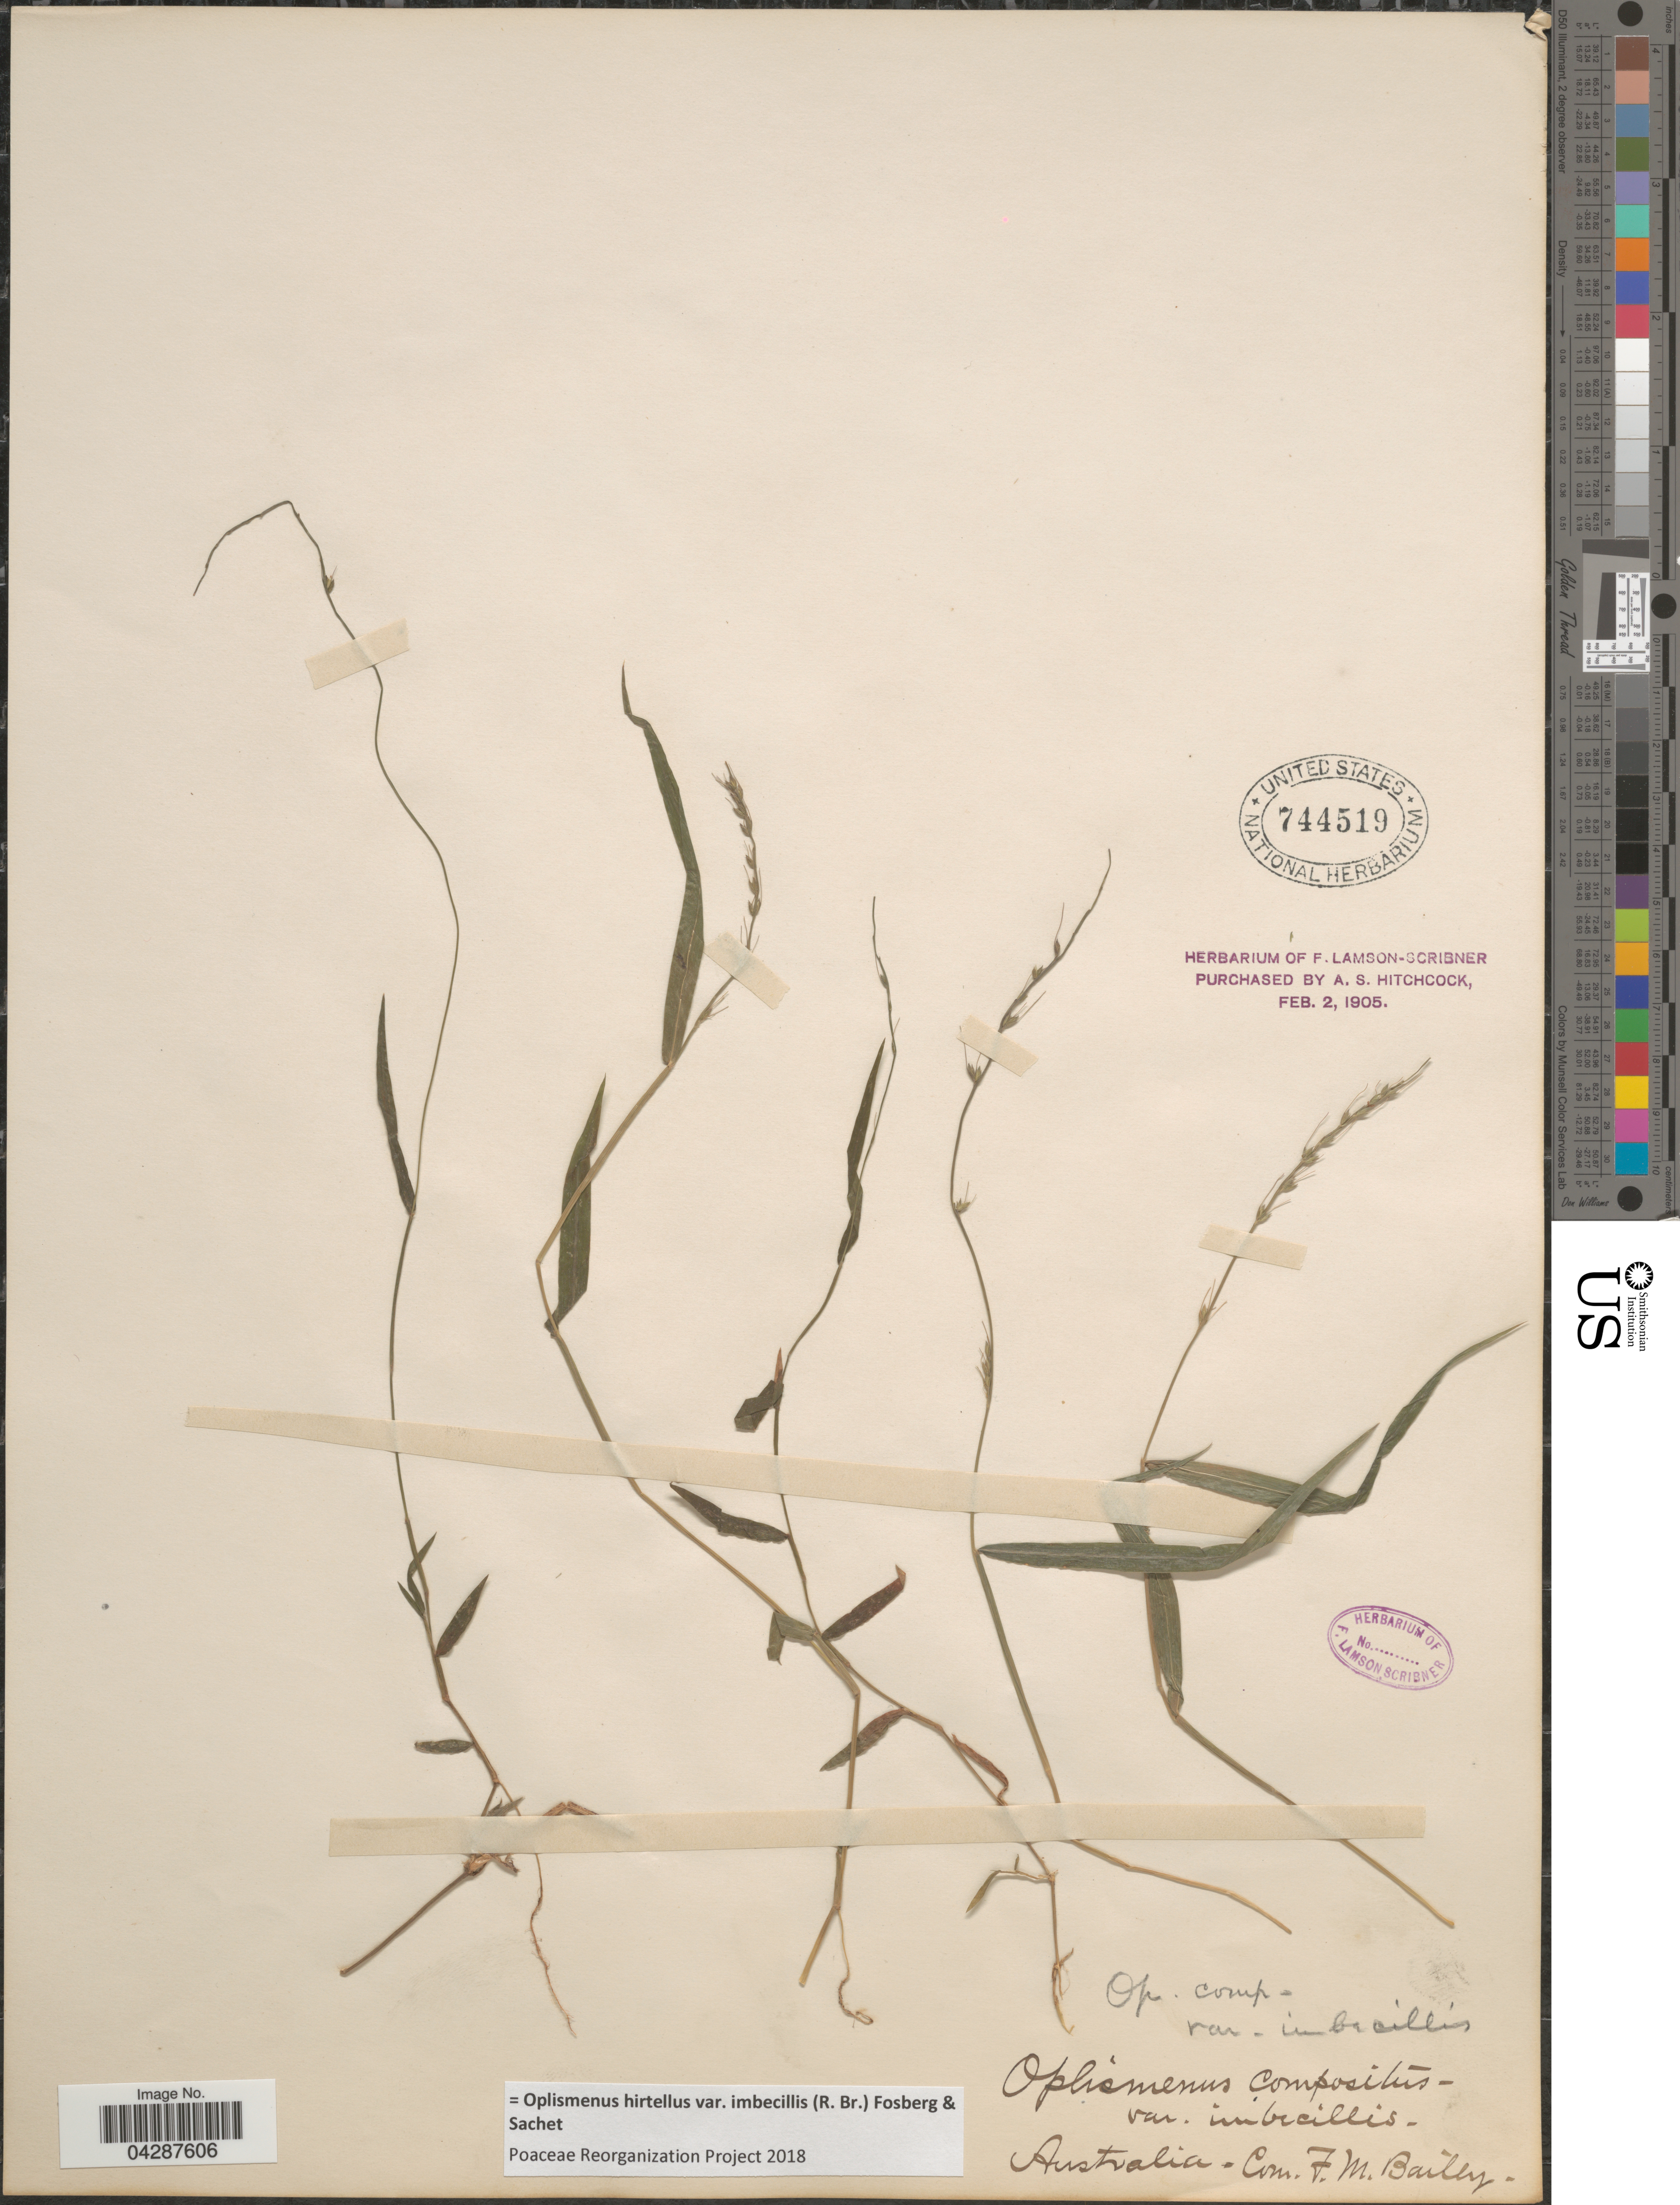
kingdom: Plantae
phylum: Tracheophyta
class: Liliopsida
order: Poales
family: Poaceae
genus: Oplismenus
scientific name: Oplismenus hirtellus var. imbecillis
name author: (R. Br.) Fosberg & Sachet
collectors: ex herb. F. Lamson Scribner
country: Australia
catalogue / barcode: US 744519